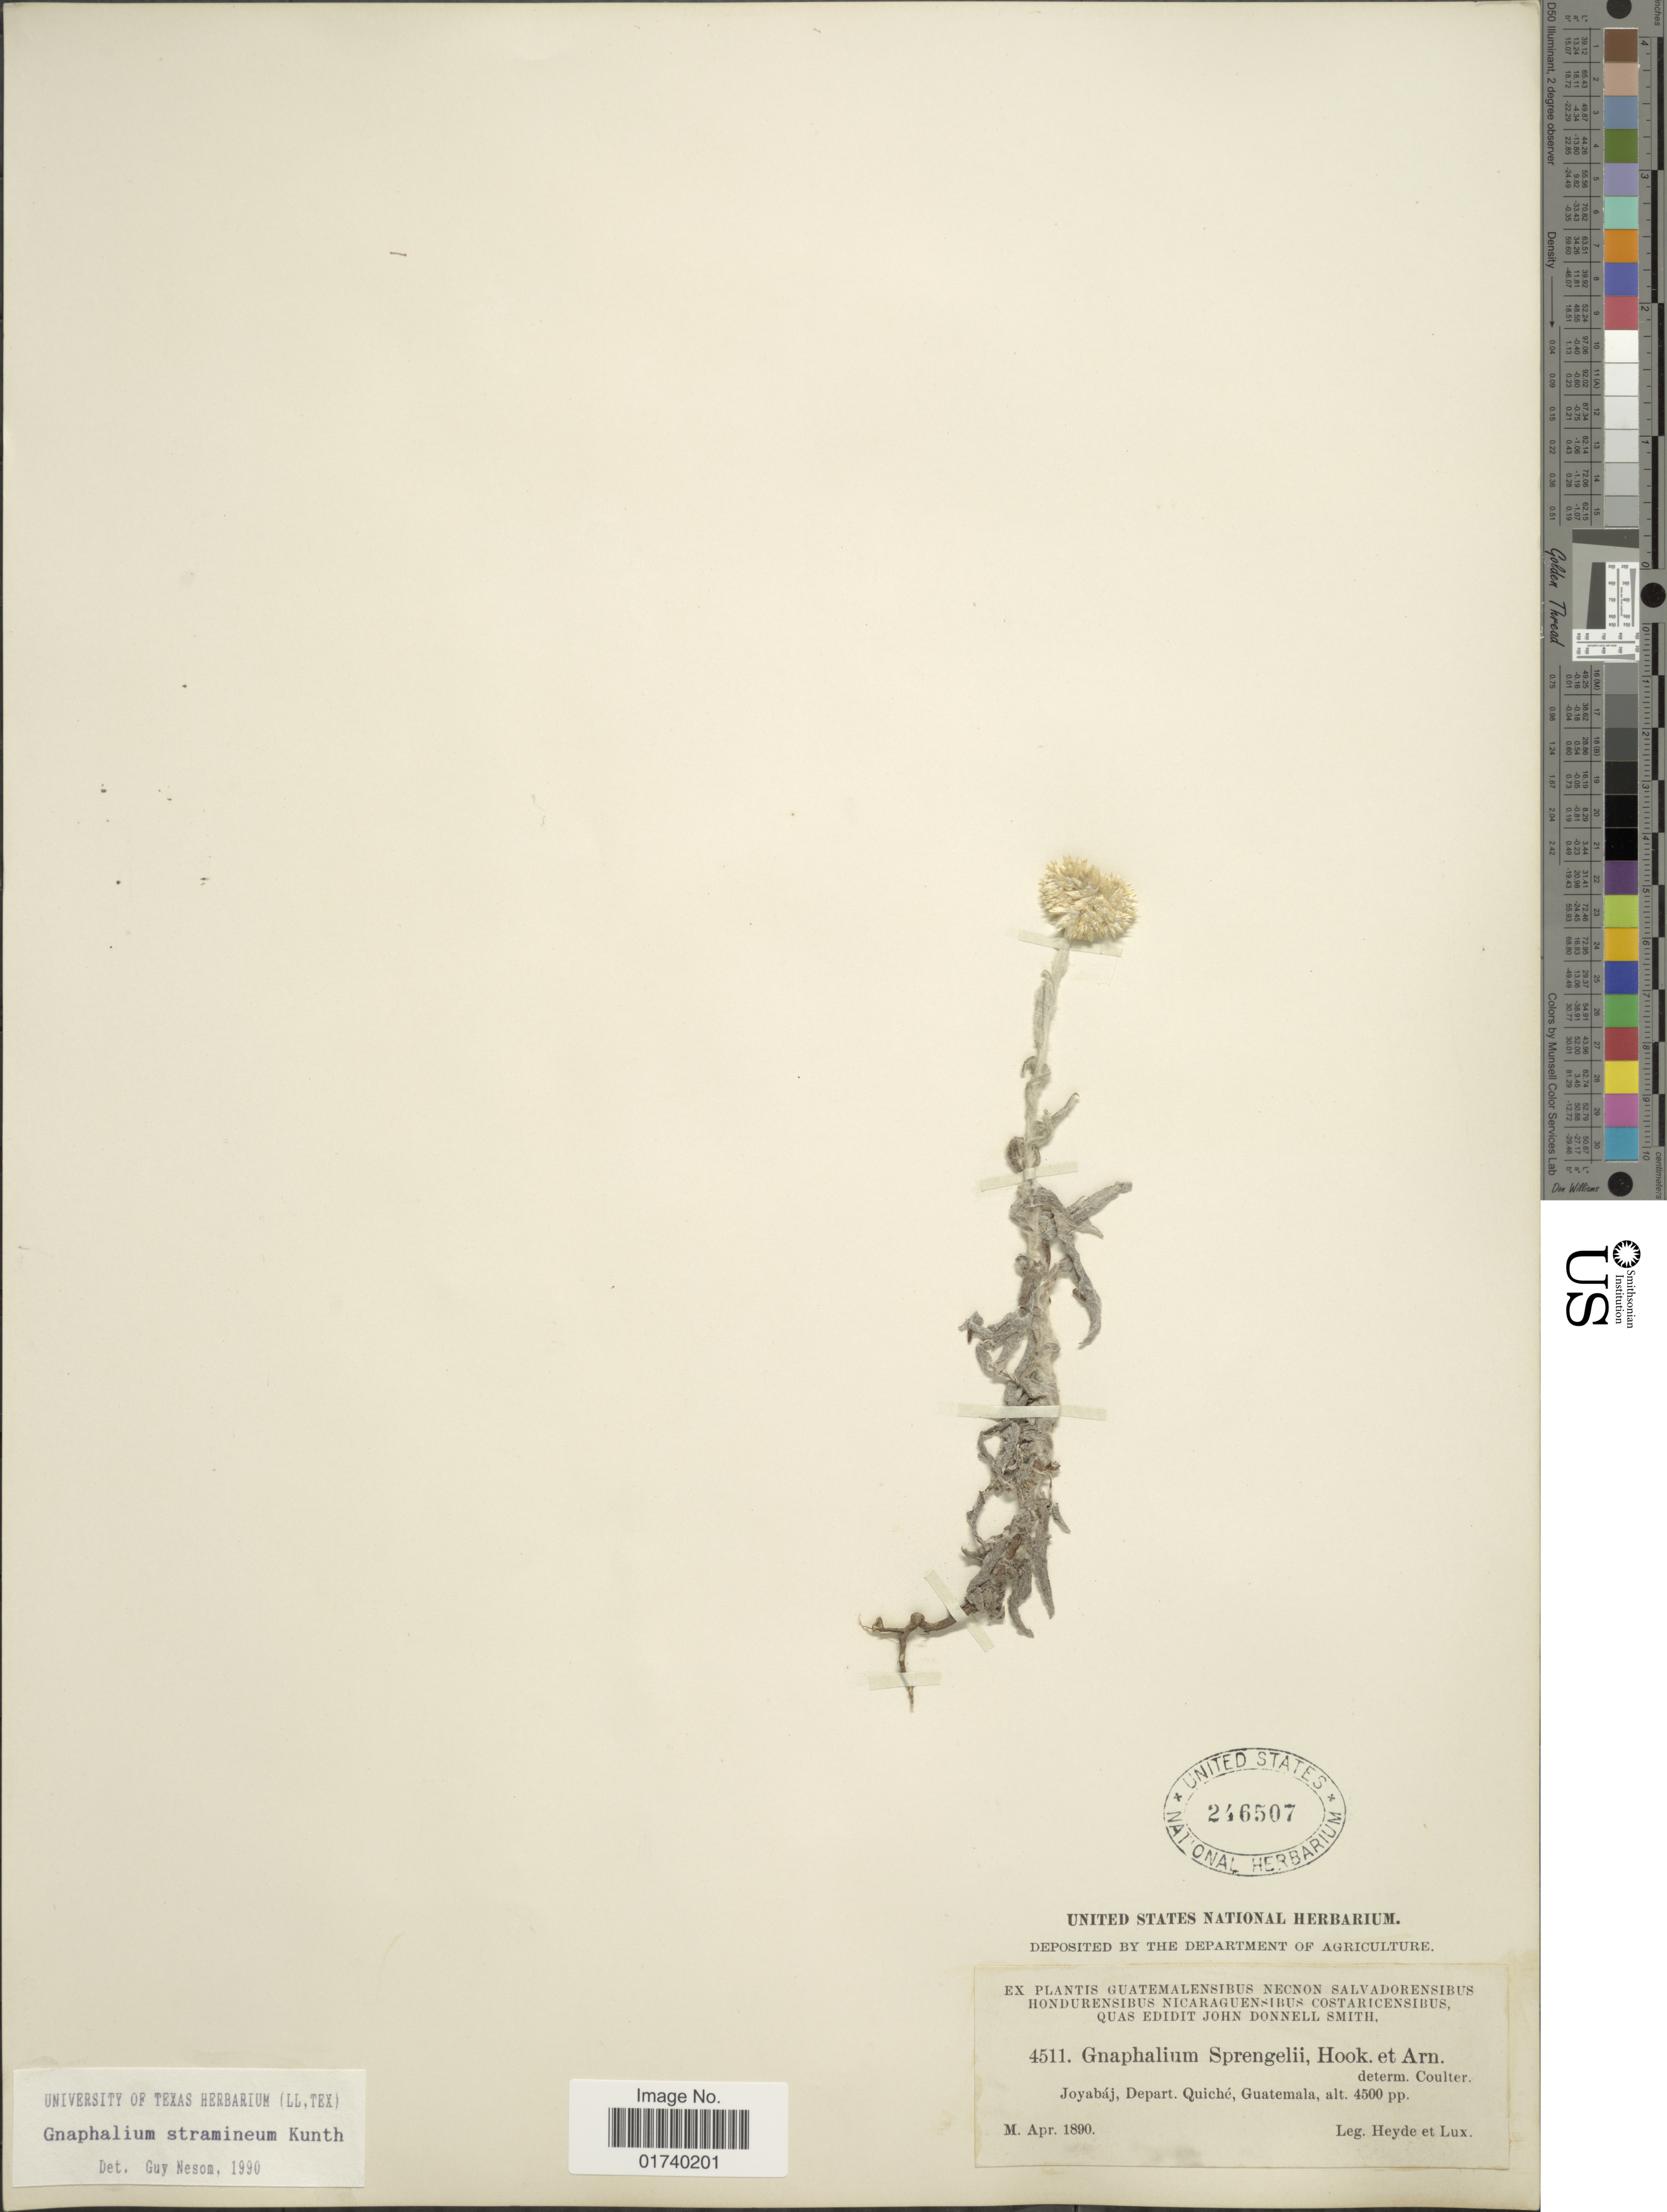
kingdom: Plantae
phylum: Tracheophyta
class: Magnoliopsida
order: Asterales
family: Asteraceae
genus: Pseudognaphalium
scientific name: Pseudognaphalium stramineum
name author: (Kunth) Anderb.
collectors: Heyde & Lux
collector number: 4511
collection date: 1890-04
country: Guatemala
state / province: El Quiché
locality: Joyabaj, Depart, Quiche.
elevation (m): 1372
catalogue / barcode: US 246507